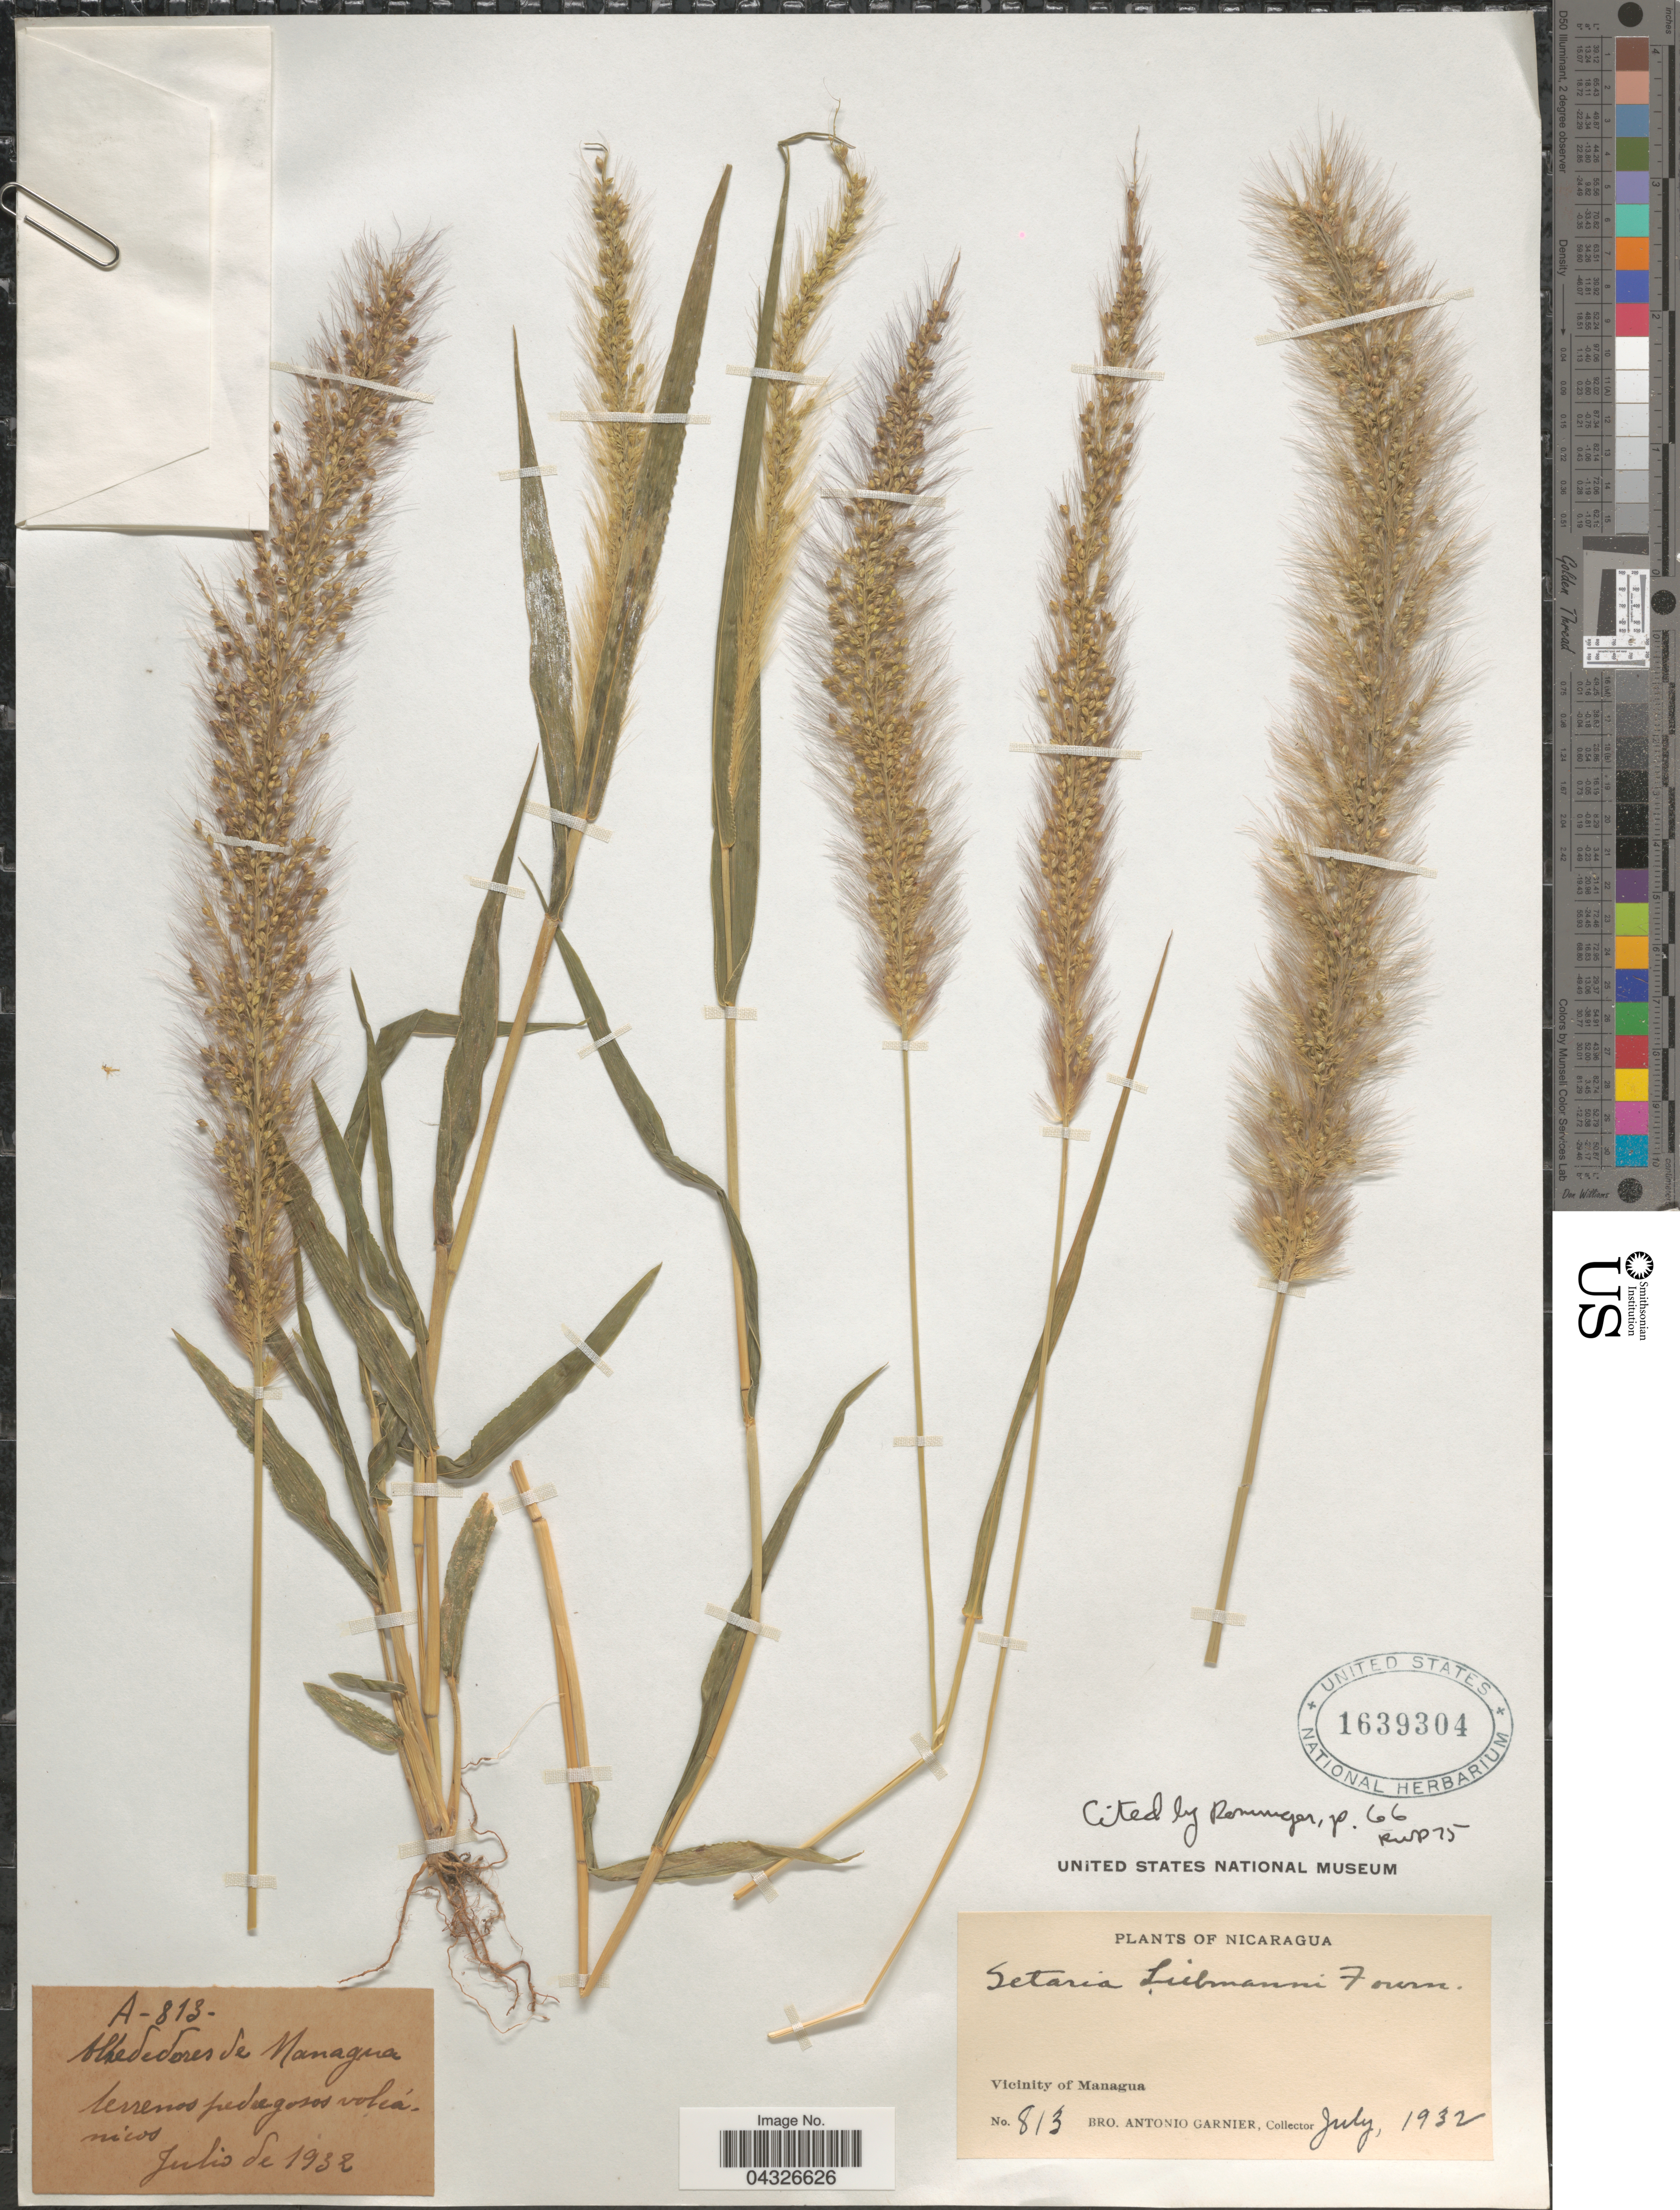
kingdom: Plantae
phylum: Tracheophyta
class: Liliopsida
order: Poales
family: Poaceae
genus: Setaria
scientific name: Setaria liebmannii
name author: E. Fourn.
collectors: Bro. A. Garnier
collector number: A-813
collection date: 1932-07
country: Nicaragua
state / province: Managua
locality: Alrededores de Managua terrenos pedregosos volcánicos. Vicinity of Managua.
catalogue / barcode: US 1639304